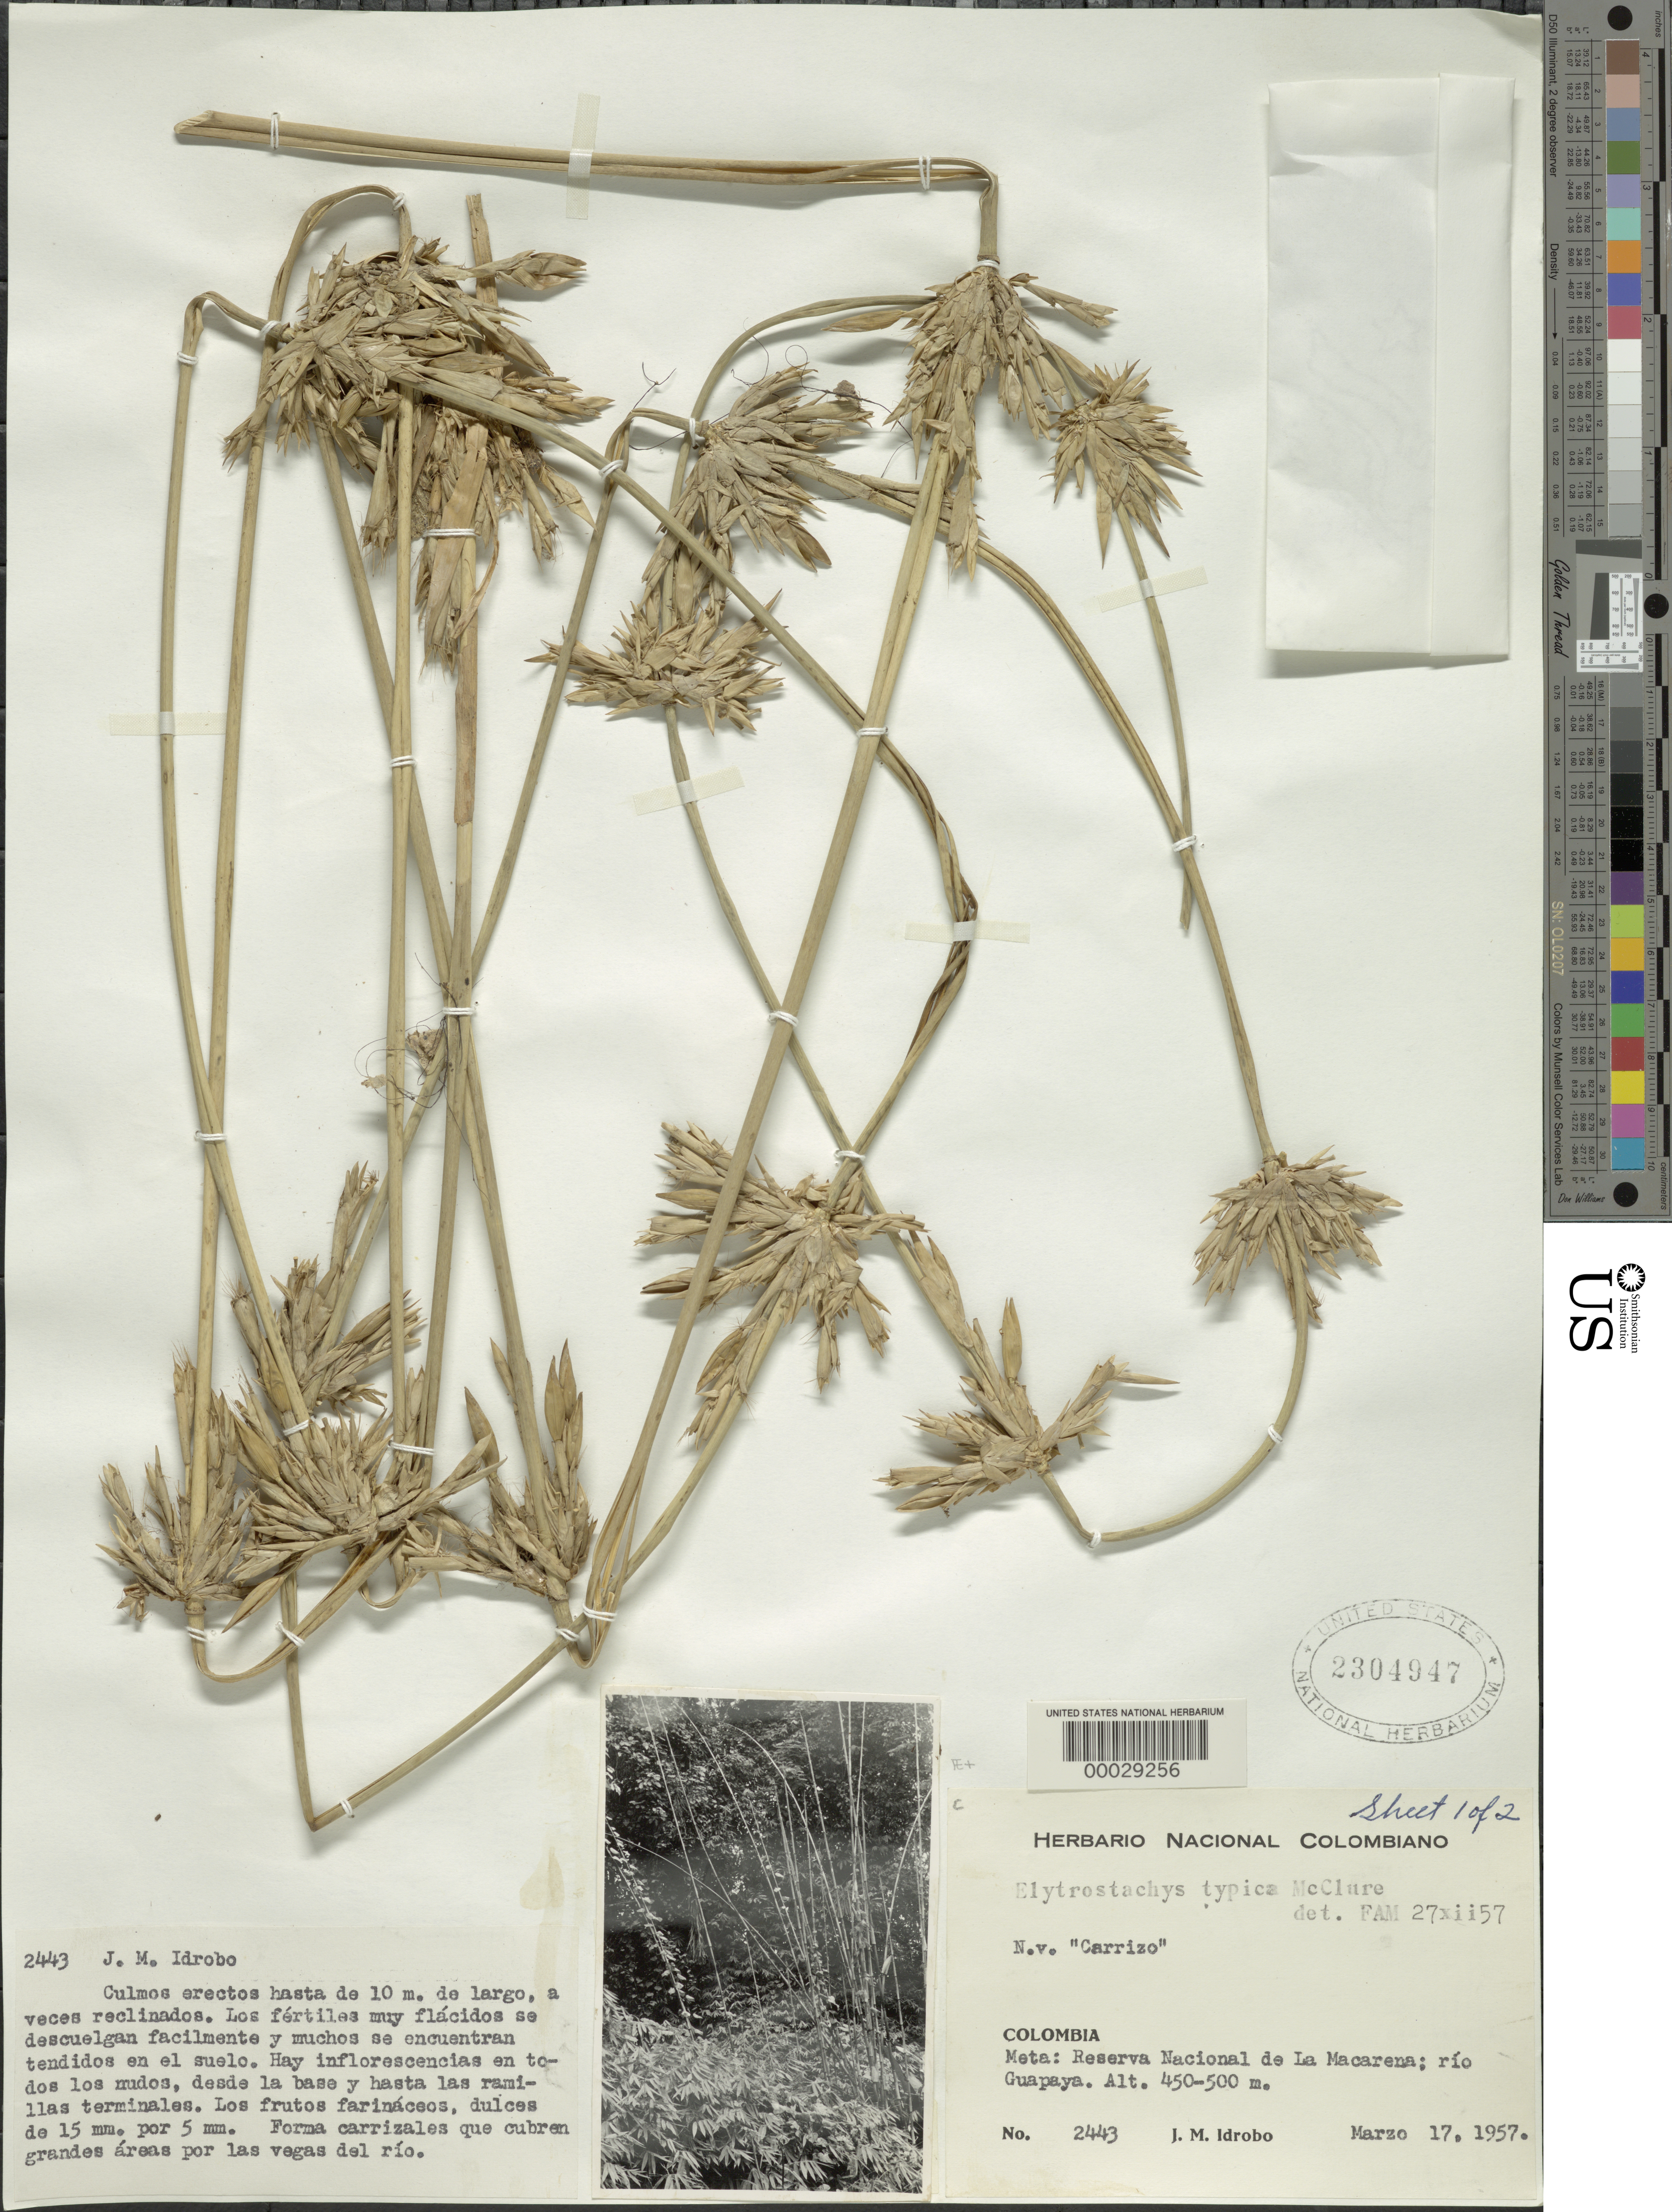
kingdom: Plantae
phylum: Tracheophyta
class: Liliopsida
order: Poales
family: Poaceae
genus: Elytrostachys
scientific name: Elytrostachys typica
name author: McClure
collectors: J. M. Idrobo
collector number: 2443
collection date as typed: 17 Mar 1957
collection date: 1957-03-17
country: Colombia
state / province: Meta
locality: Reserva Nacional de la Macarena; Rio Guapaya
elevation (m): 450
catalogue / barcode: US 2304947